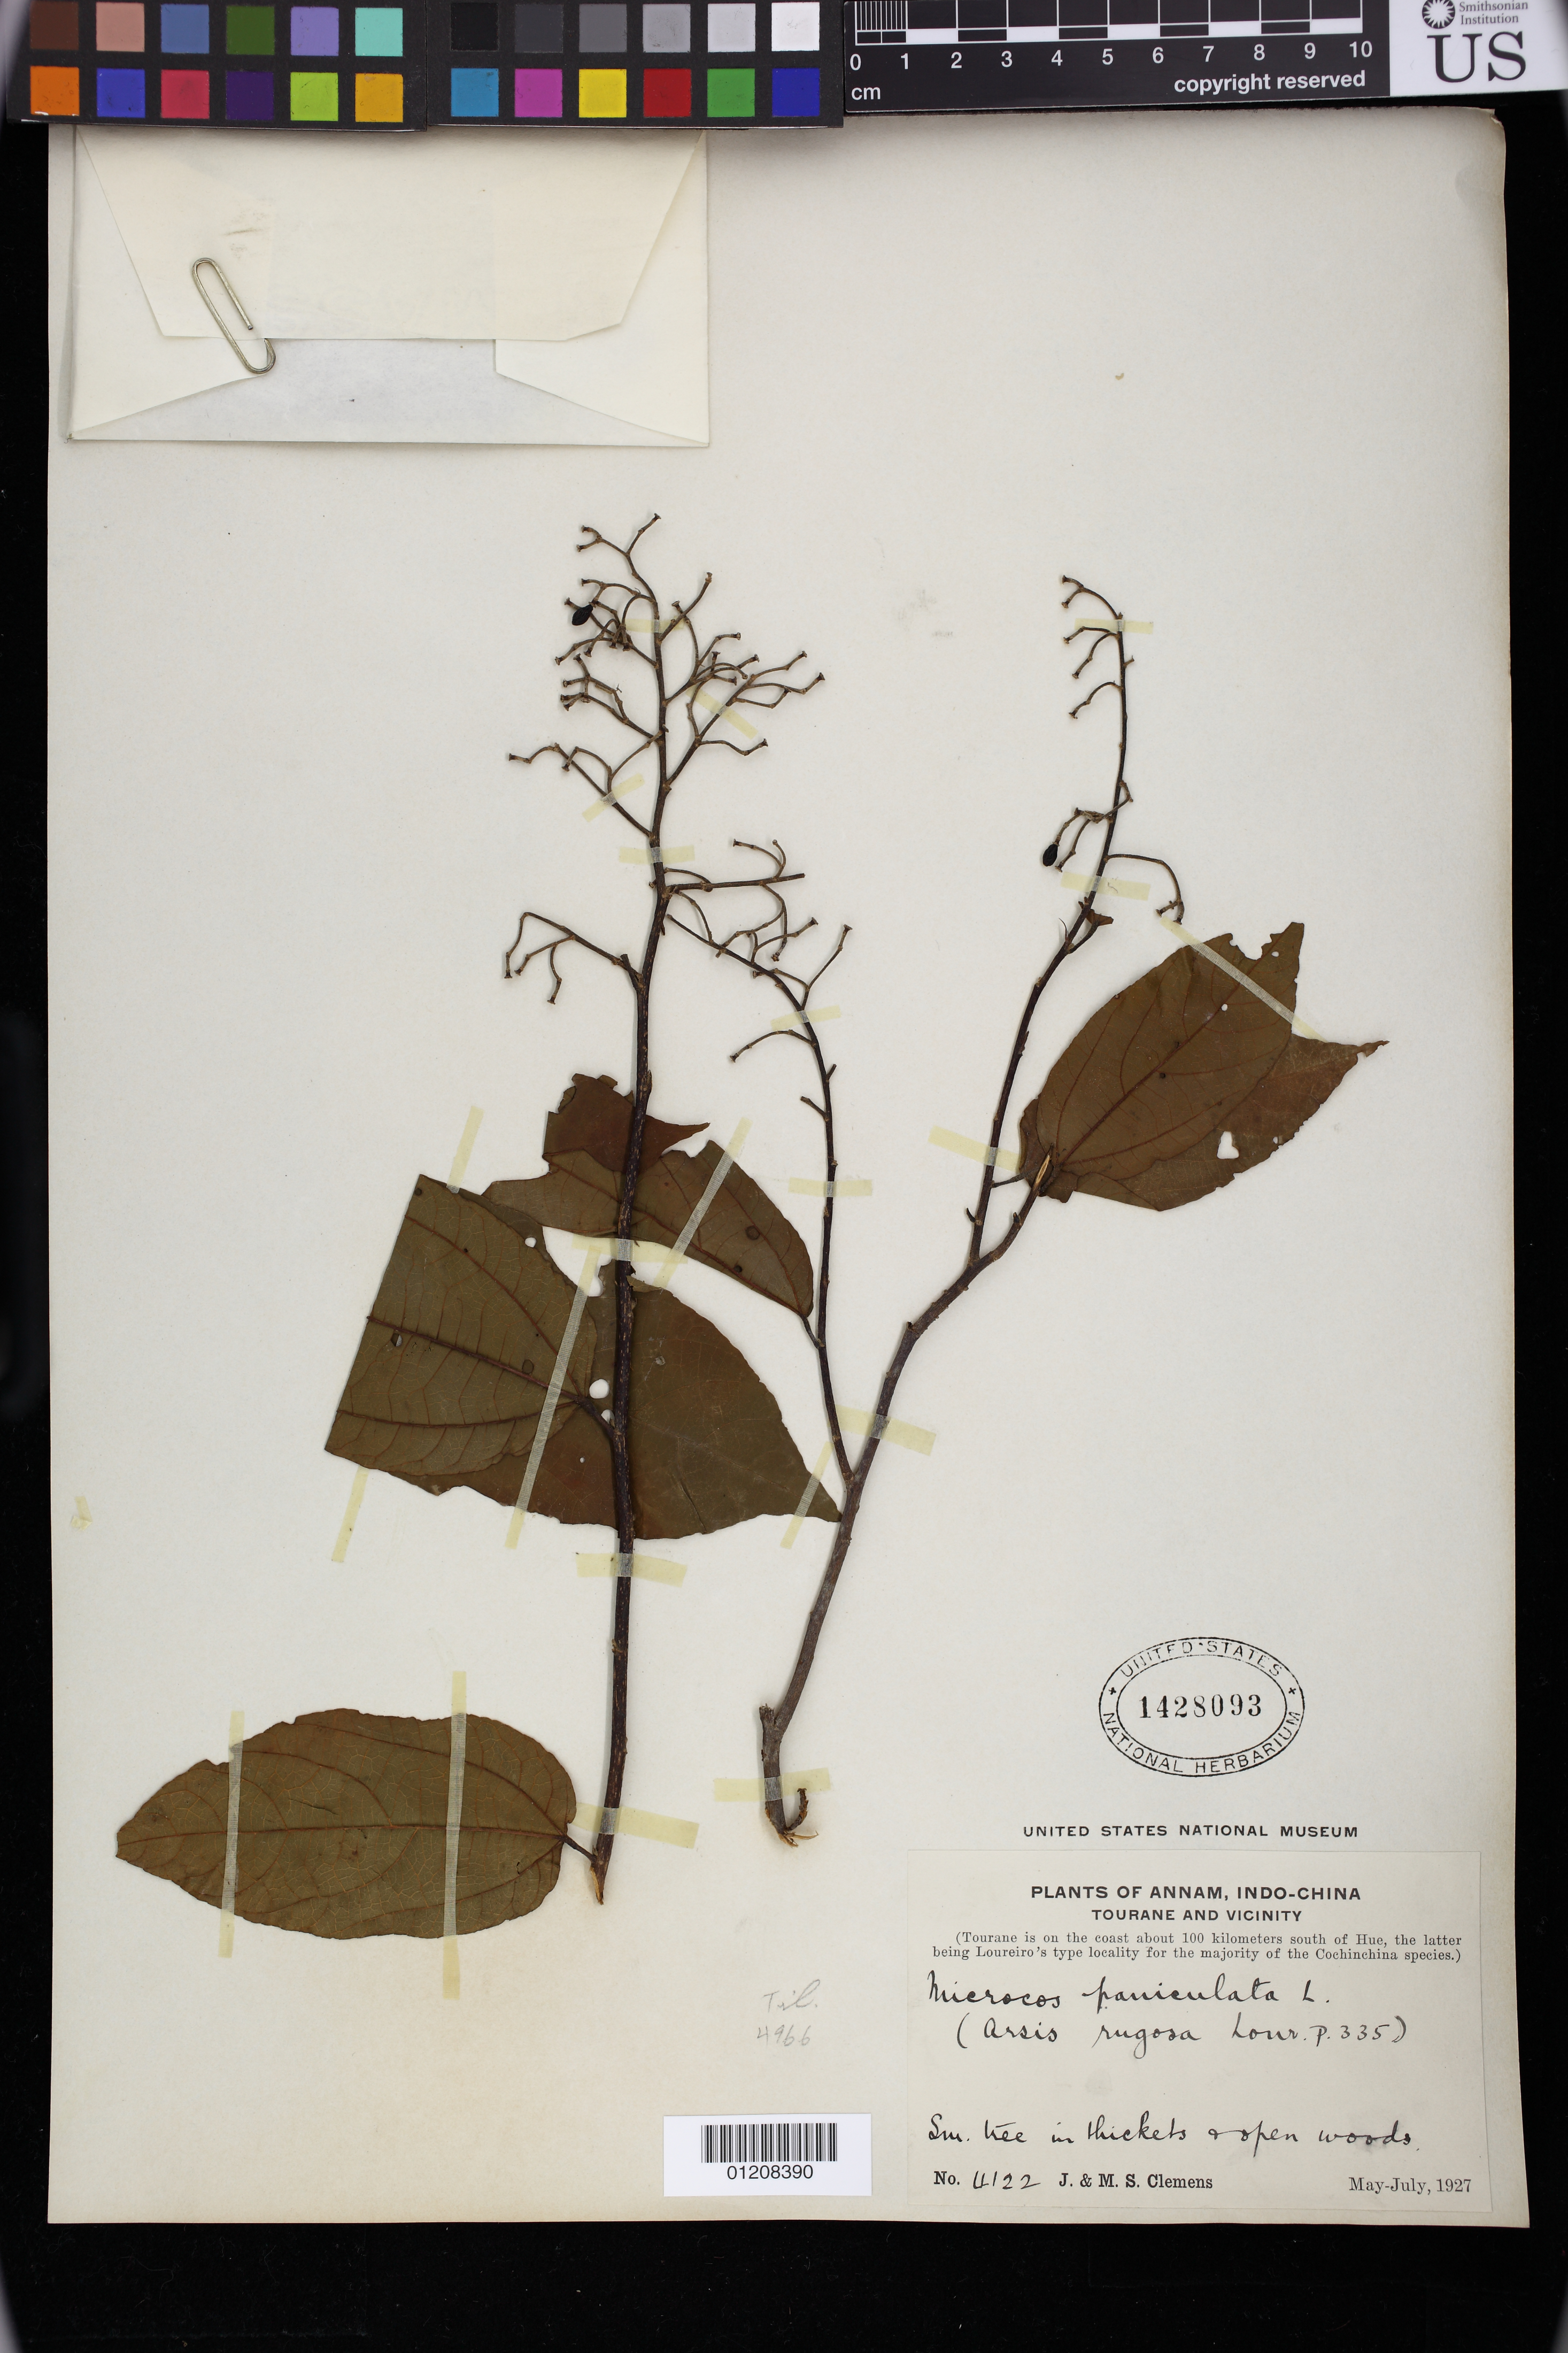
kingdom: Plantae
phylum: Tracheophyta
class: Magnoliopsida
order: Malvales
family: Malvaceae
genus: Microcos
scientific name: Microcos paniculata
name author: L.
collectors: J. Clemens & M. S. Clemens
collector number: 4122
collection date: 1927-05/1927-07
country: Vietnam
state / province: Da Nang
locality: Annam, Tourane and vicinity.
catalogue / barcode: US 1428093